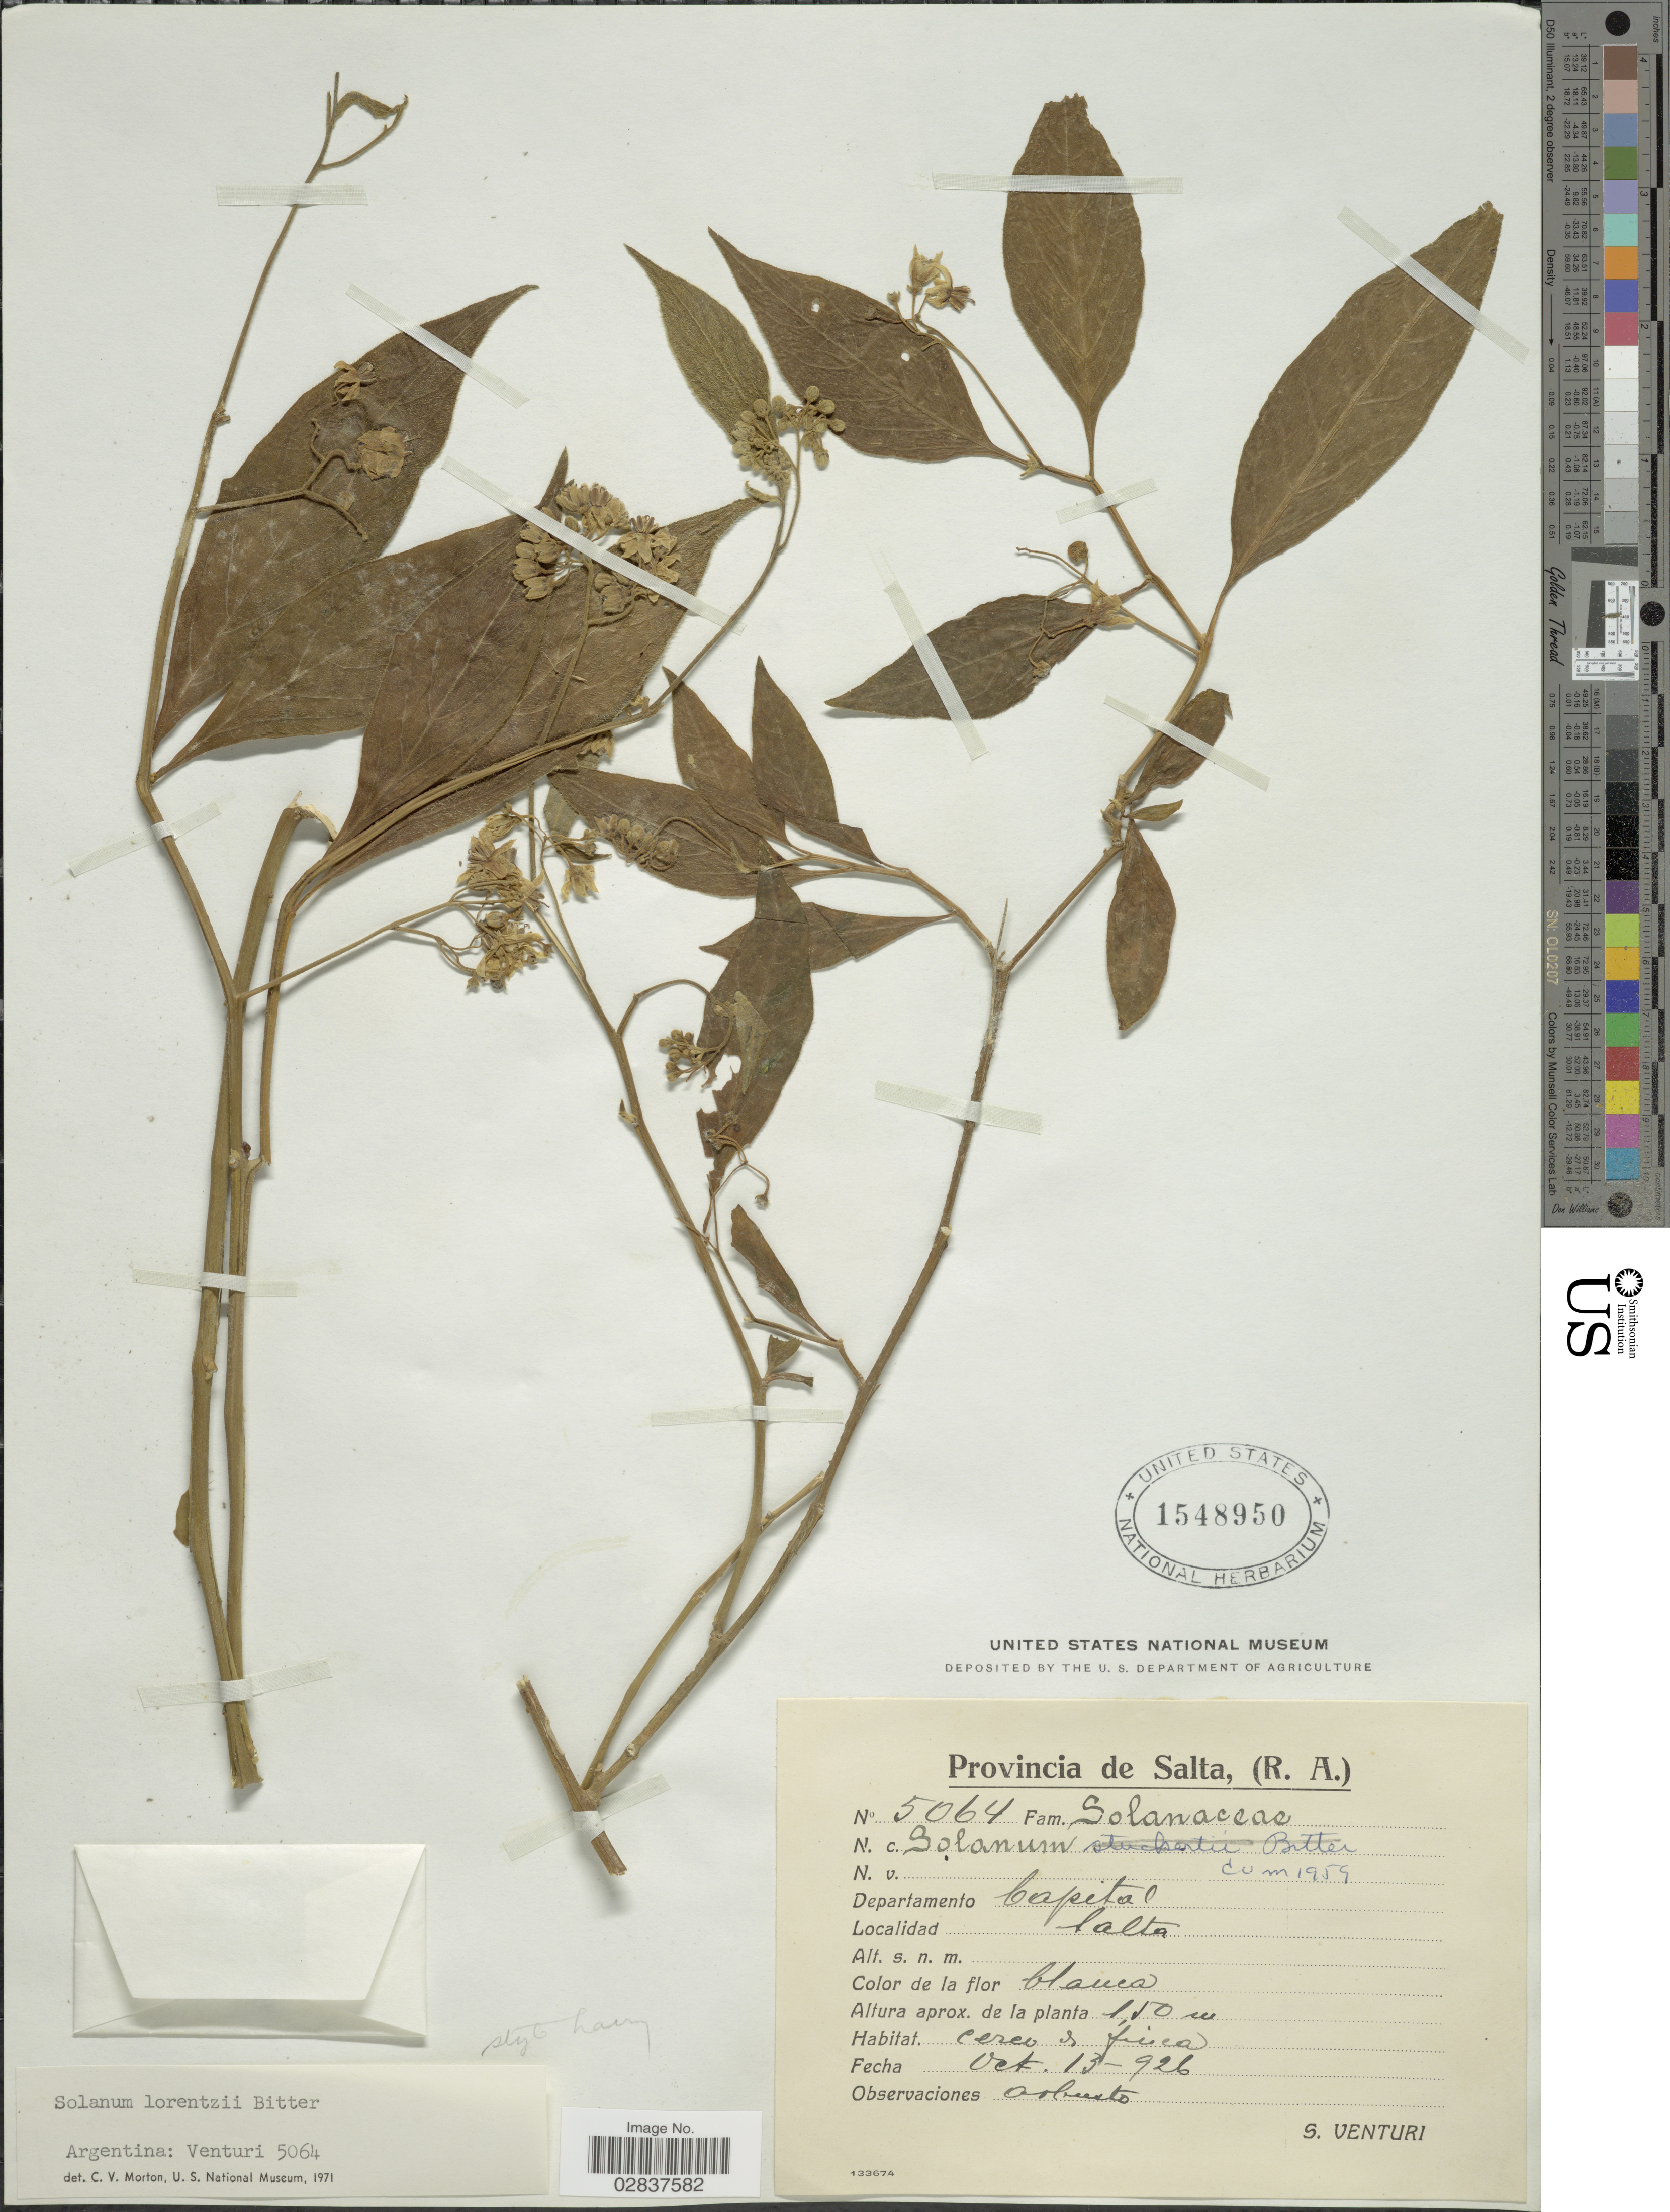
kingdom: Plantae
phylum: Tracheophyta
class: Magnoliopsida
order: Solanales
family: Solanaceae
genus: Solanum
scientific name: Solanum lorentzii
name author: Bitter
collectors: S. Venturi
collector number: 5064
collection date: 1926-10-13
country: Argentina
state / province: Salta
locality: (R.A.), Departamento Capital, Salta.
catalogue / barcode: US 1548950